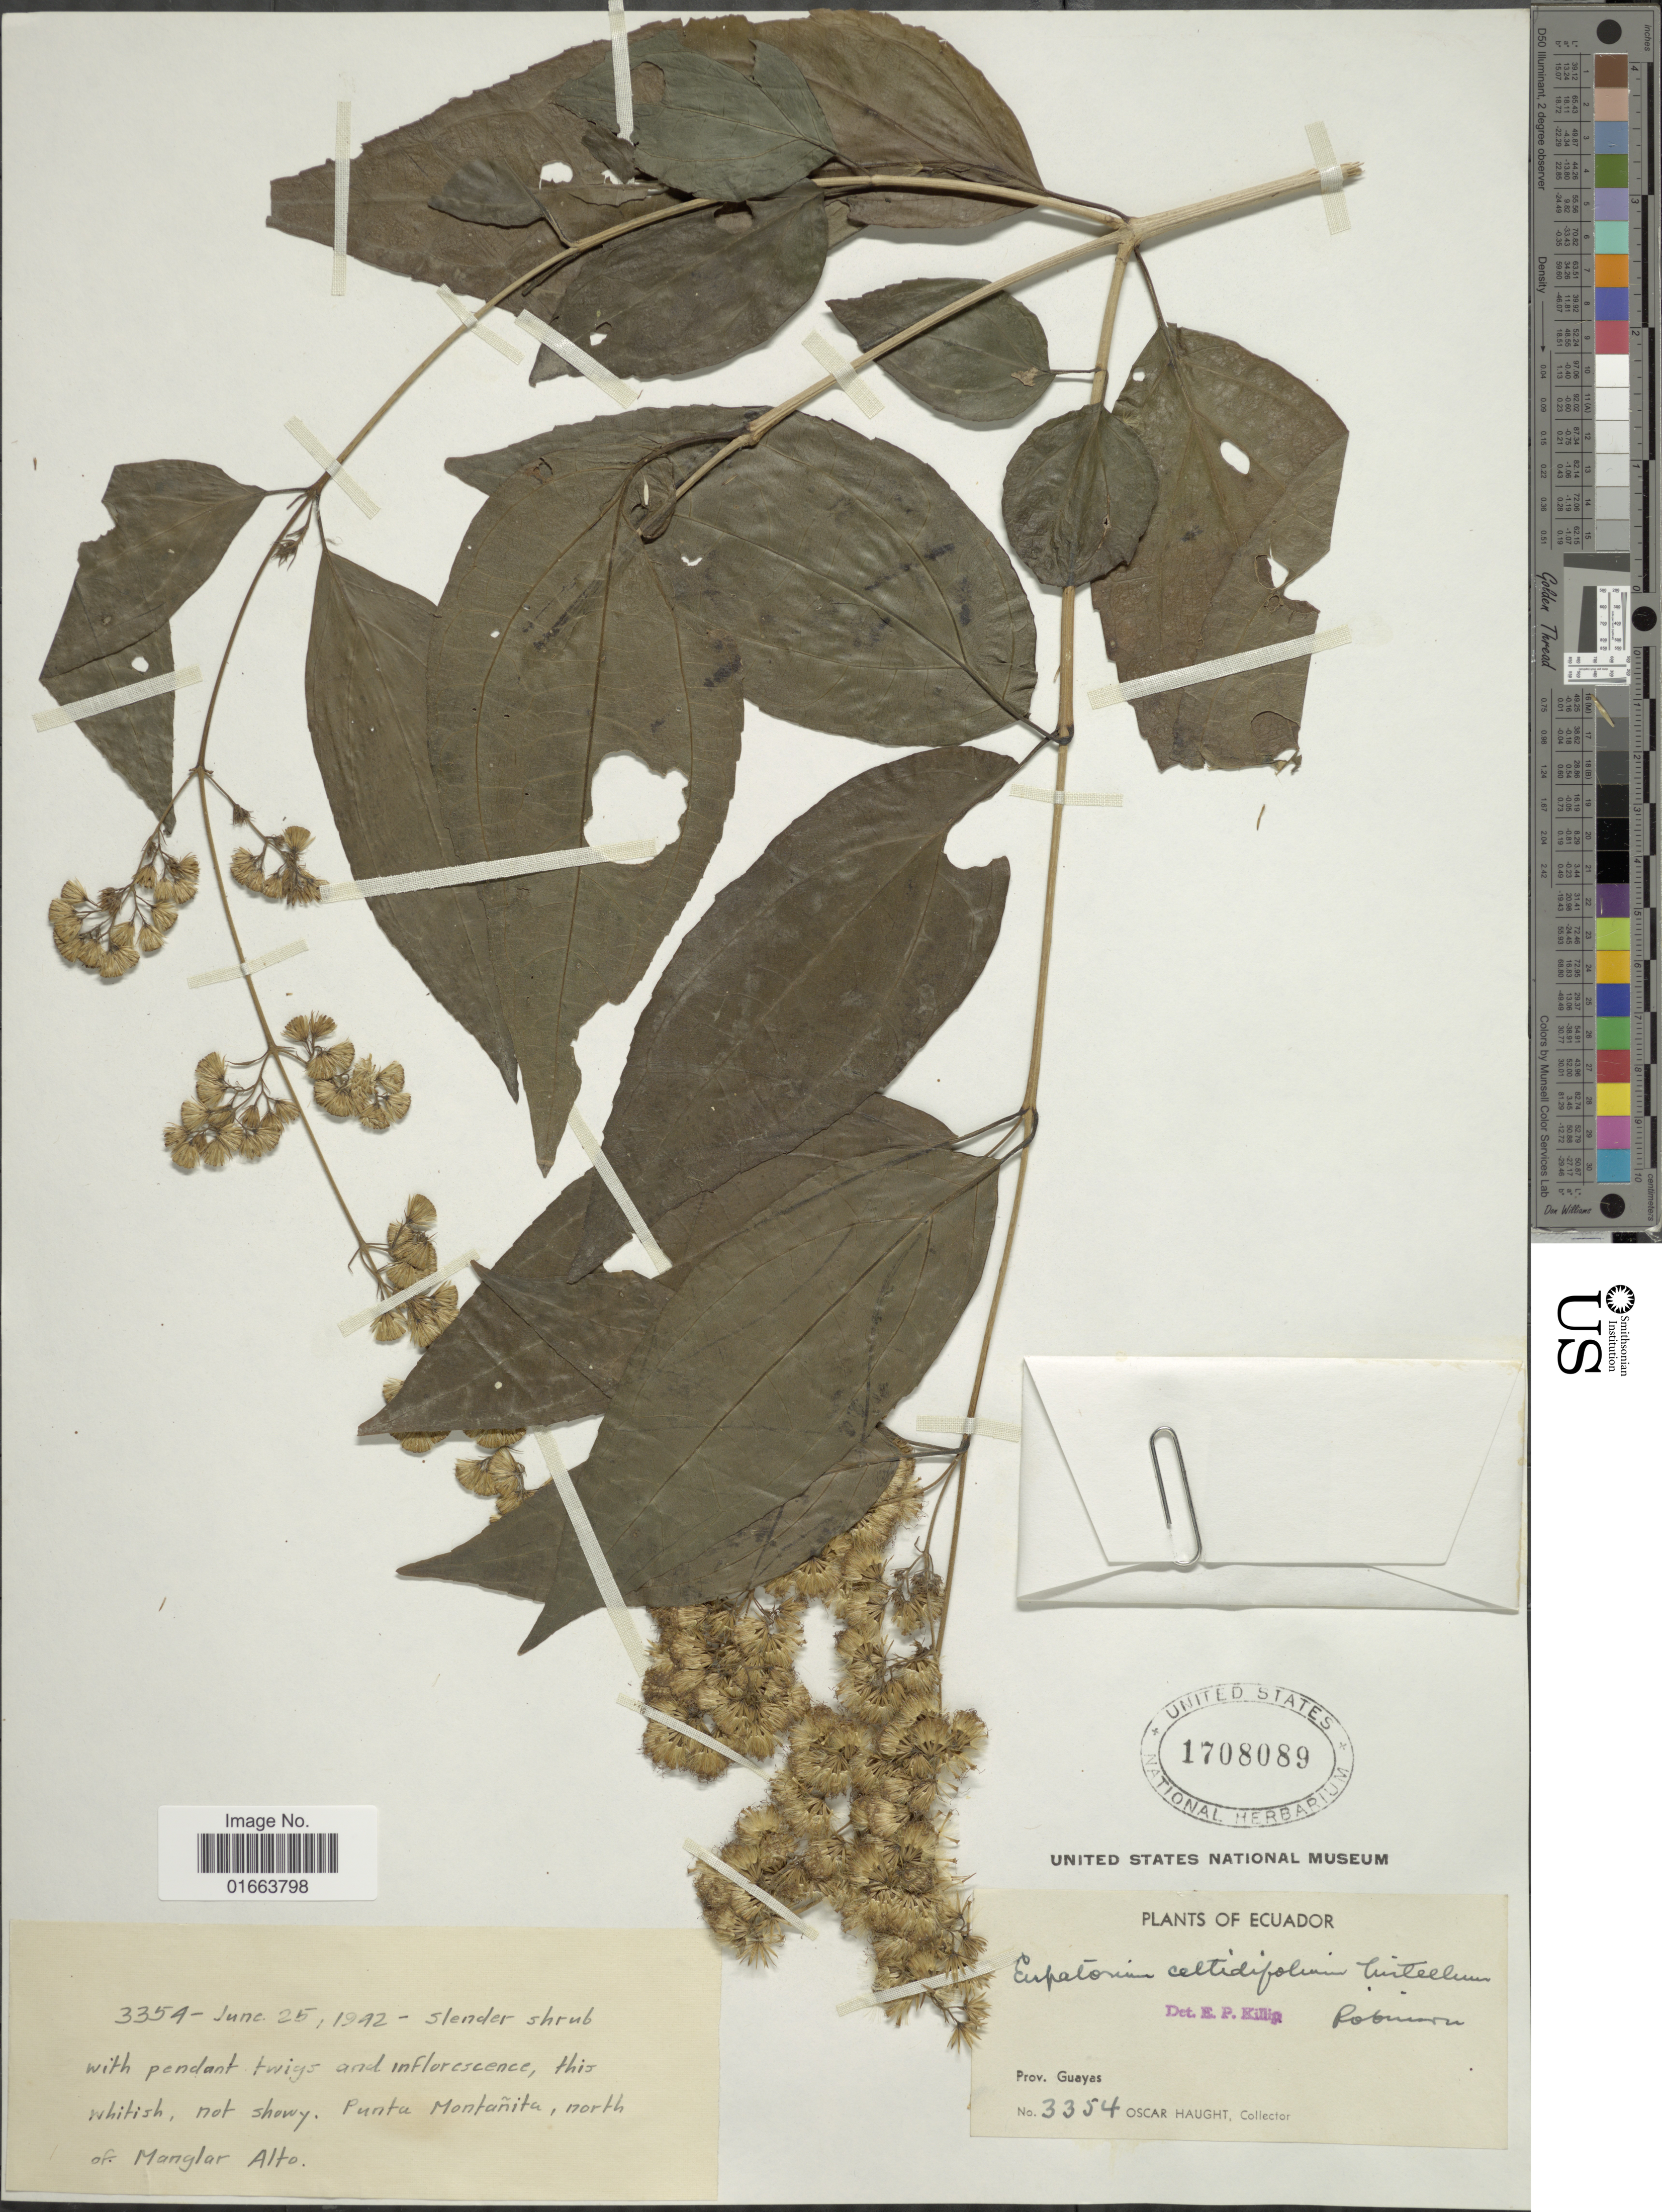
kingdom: Plantae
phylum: Tracheophyta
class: Magnoliopsida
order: Asterales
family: Asteraceae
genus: Koanophyllon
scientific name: Koanophyllon simillimum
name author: (B.L. Rob.) R.M. King & H. Rob.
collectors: O. Haught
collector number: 3354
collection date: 1942-06-25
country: Ecuador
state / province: Guayas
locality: Punta Montañita, north of Manglar Alto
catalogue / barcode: US 1708089